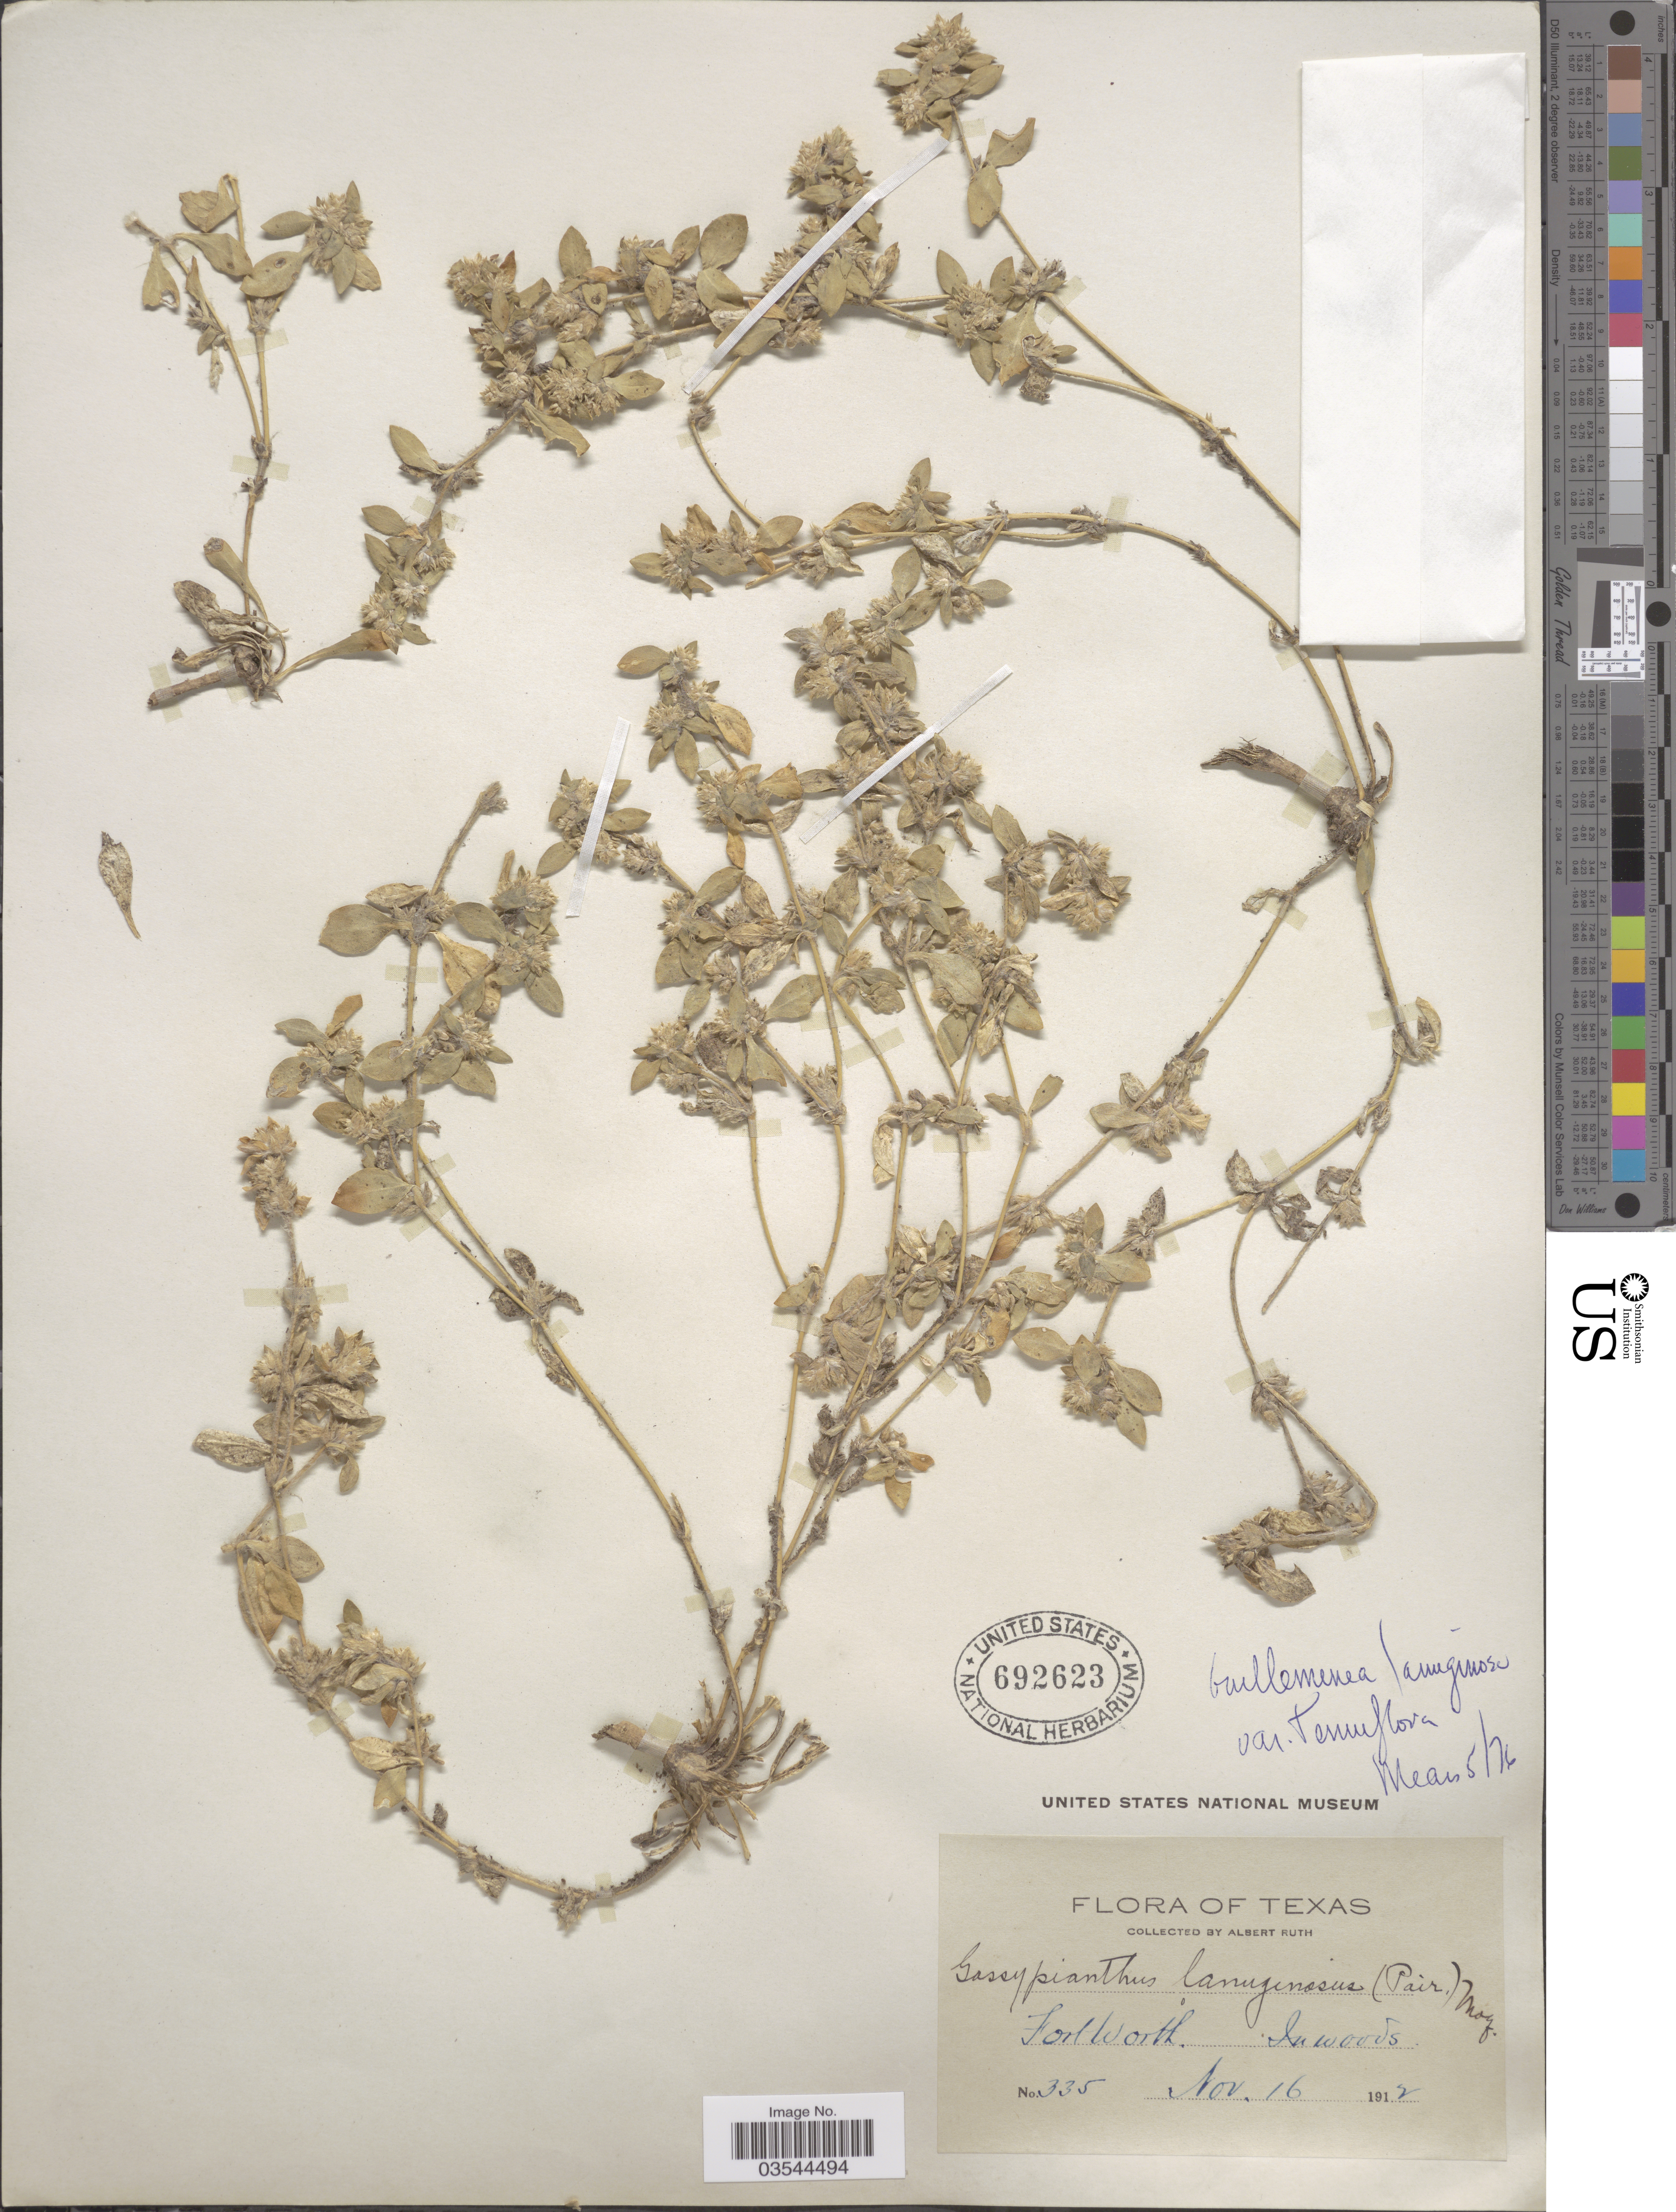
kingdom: Plantae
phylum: Tracheophyta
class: Magnoliopsida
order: Caryophyllales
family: Amaranthaceae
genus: Guilleminea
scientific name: Guilleminea lanuginosa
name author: (Poir.) Benth. & Hook. f.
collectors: A. Ruth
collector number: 335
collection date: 1912-11-16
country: United States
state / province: Texas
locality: Fort Worth.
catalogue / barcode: US 692623